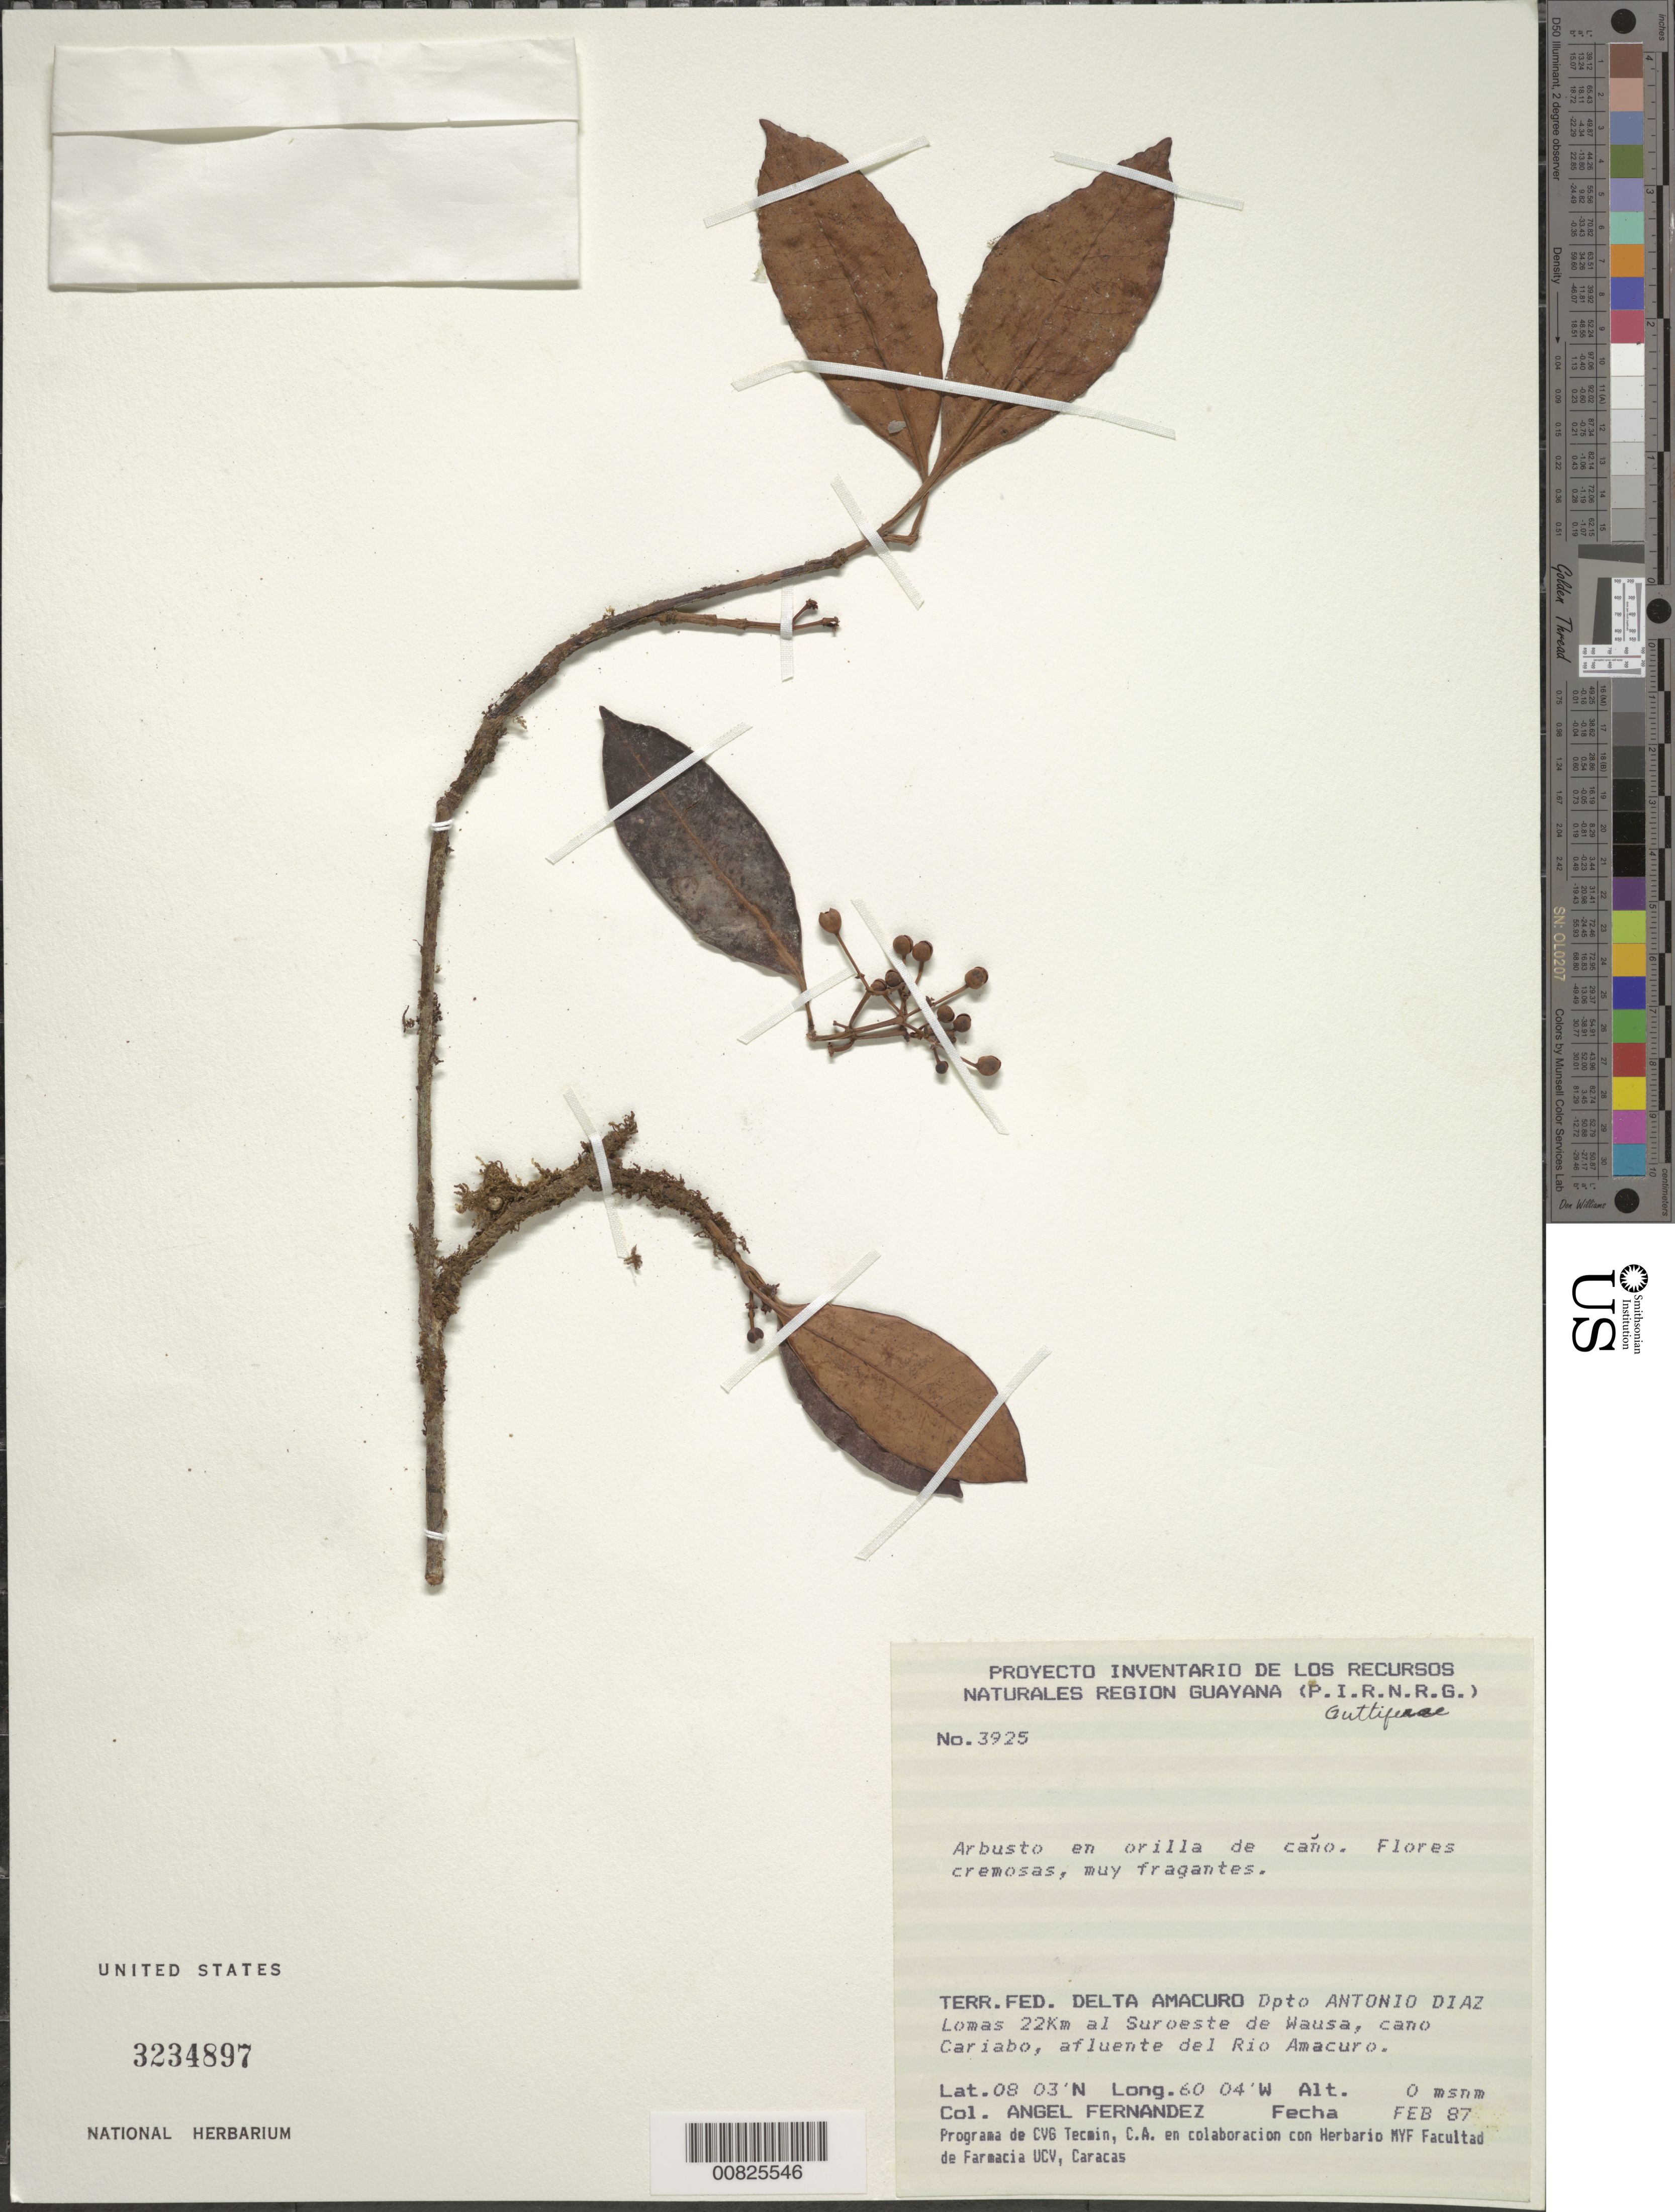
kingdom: Plantae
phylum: Tracheophyta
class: Magnoliopsida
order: Malpighiales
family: Clusiaceae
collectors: A. Fernández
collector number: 3925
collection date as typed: Feb-87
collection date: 1987-02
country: Venezuela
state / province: Delta Amacuro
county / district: Antonio Díaz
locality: Wausa, 22 km SW de; caño Cariabo, afluente del Río Amacuro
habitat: Orilla de caño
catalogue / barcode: US 3234897